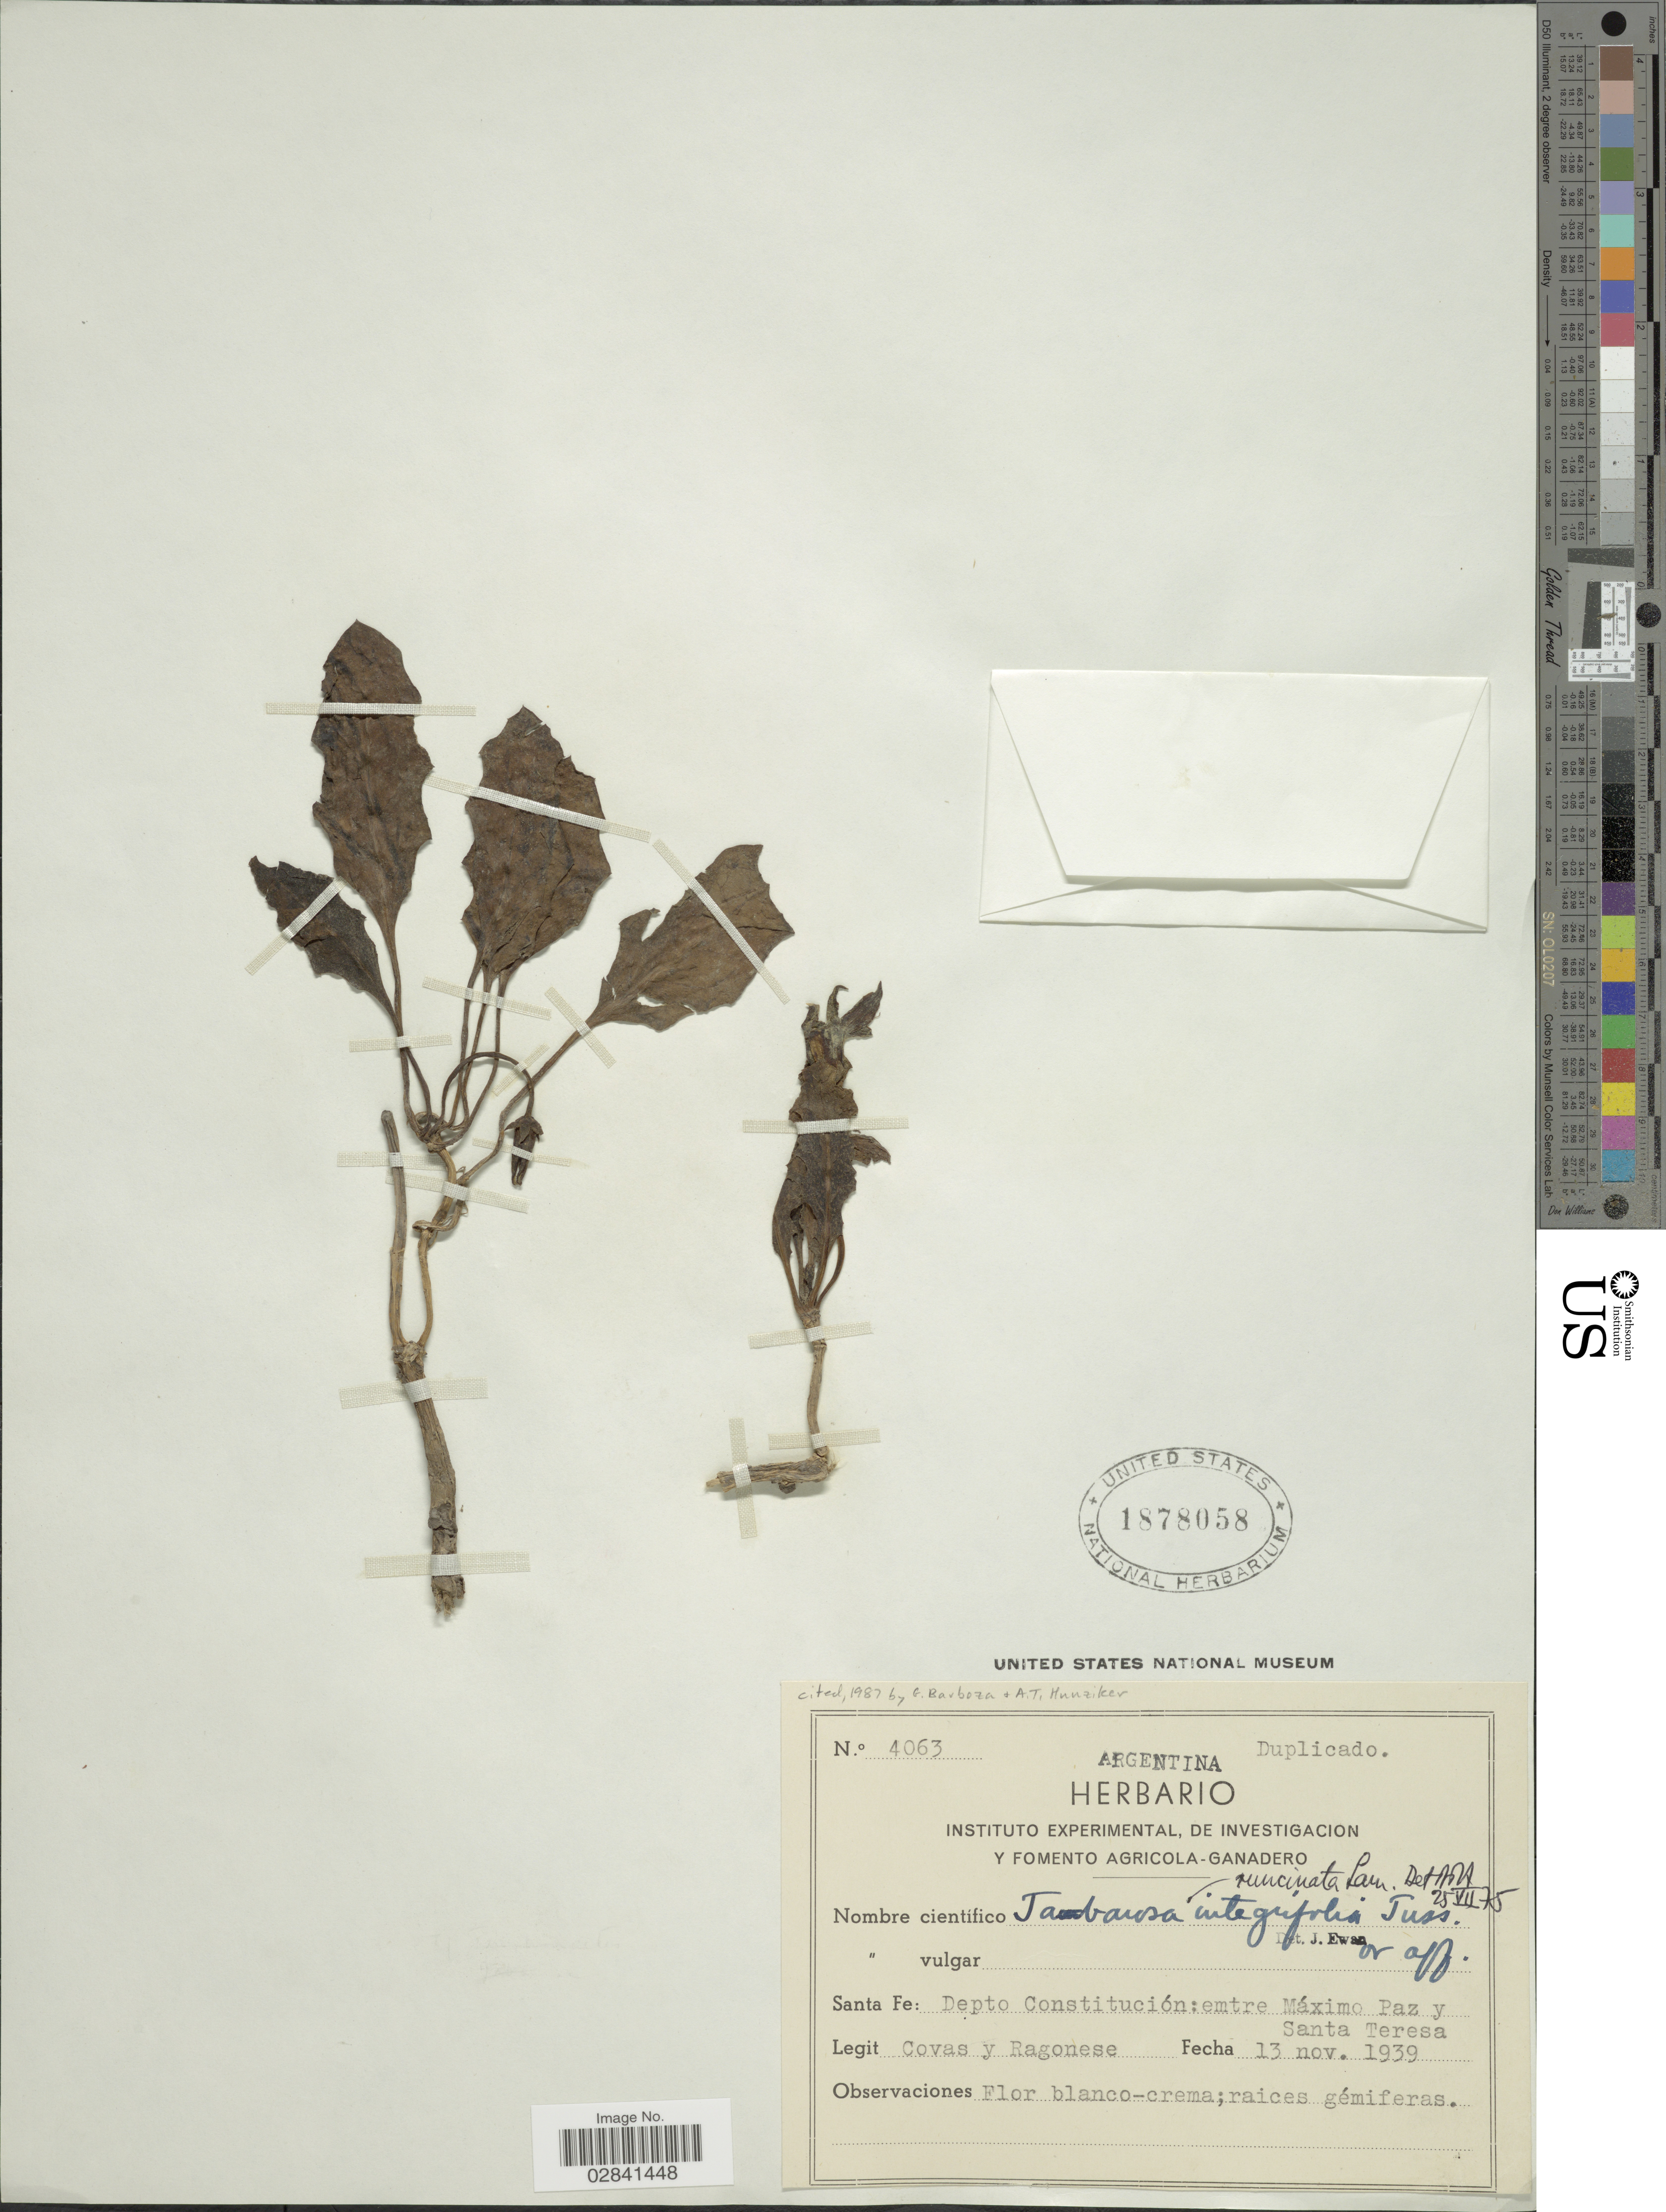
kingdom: Plantae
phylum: Tracheophyta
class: Magnoliopsida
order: Solanales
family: Solanaceae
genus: Jaborosa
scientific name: Jaborosa runcinata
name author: Lam.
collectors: -. Covas & Ragonese, --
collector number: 4063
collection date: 1939-11-13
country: Argentina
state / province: Santa Fe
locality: Depto Constitución: emtre Máximo Paz y Santa Teresa.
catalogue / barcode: US 1878058